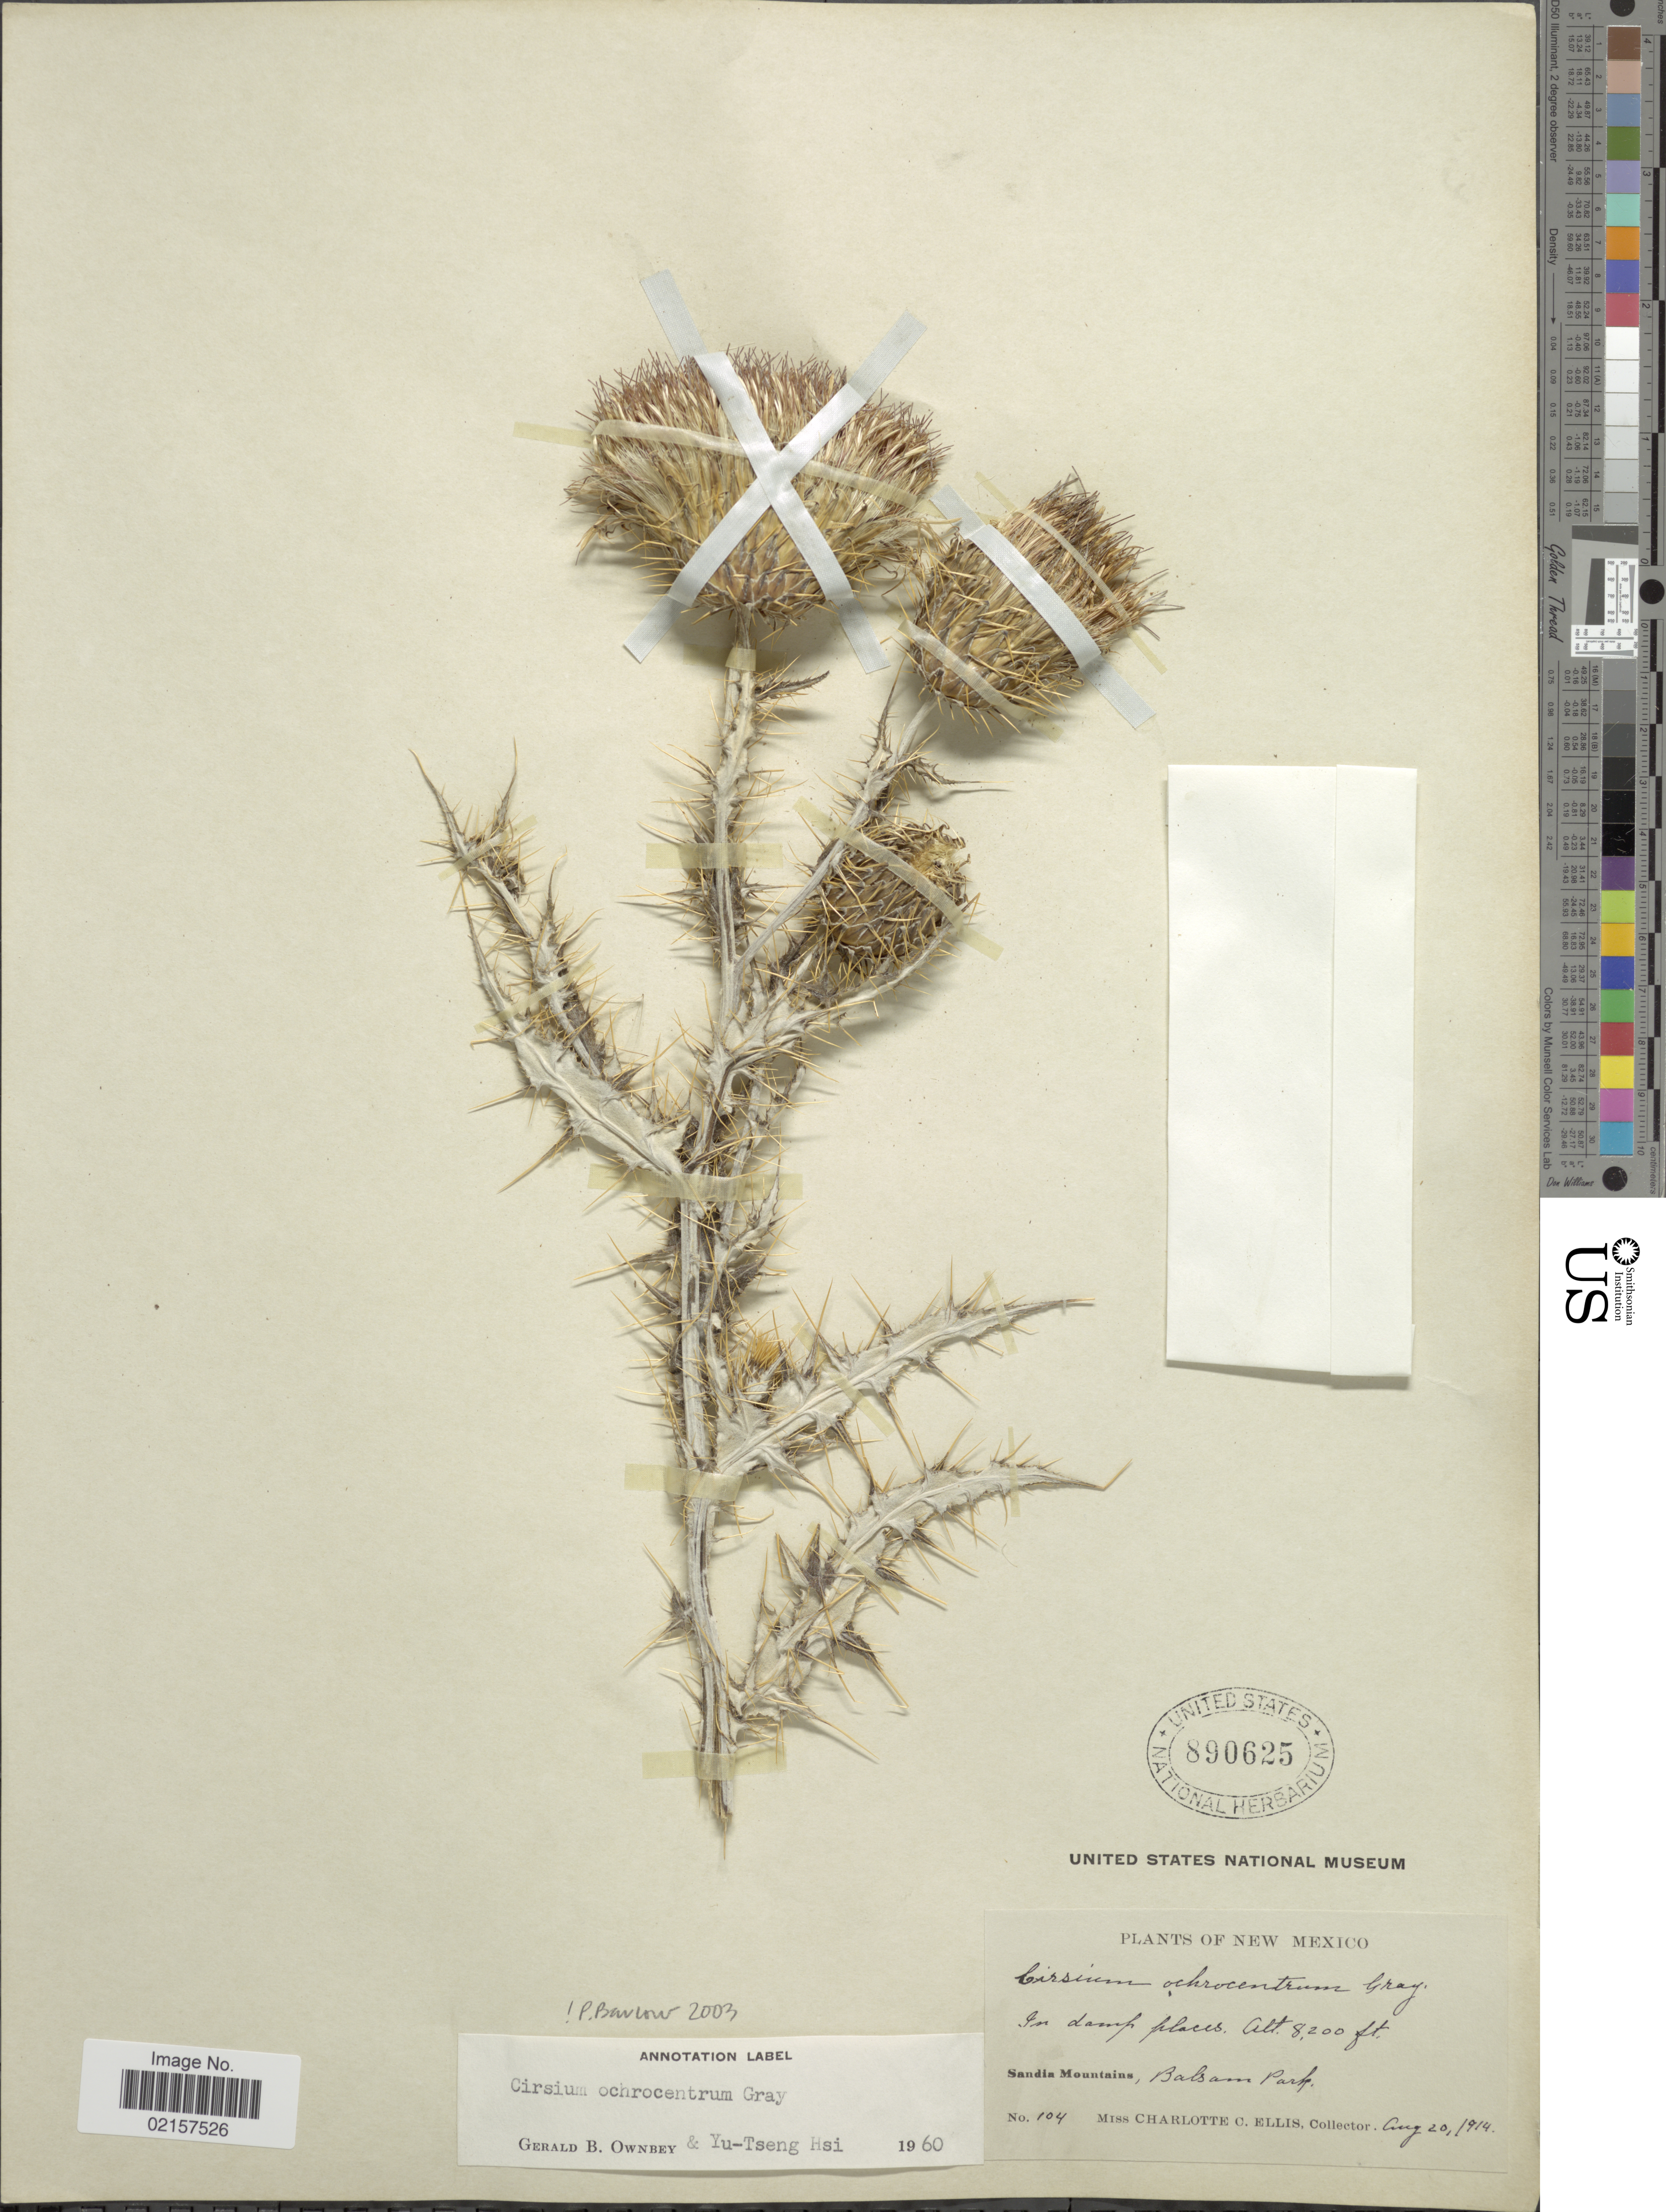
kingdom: Plantae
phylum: Tracheophyta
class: Magnoliopsida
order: Asterales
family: Asteraceae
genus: Cirsium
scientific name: Cirsium ochrocentrum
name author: A. Gray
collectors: C. C. Ellis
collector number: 104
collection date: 1914-08-20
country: United States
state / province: New Mexico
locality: In damp places, Sandia Mountains, Balsam Park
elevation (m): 2499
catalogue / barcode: US 890625